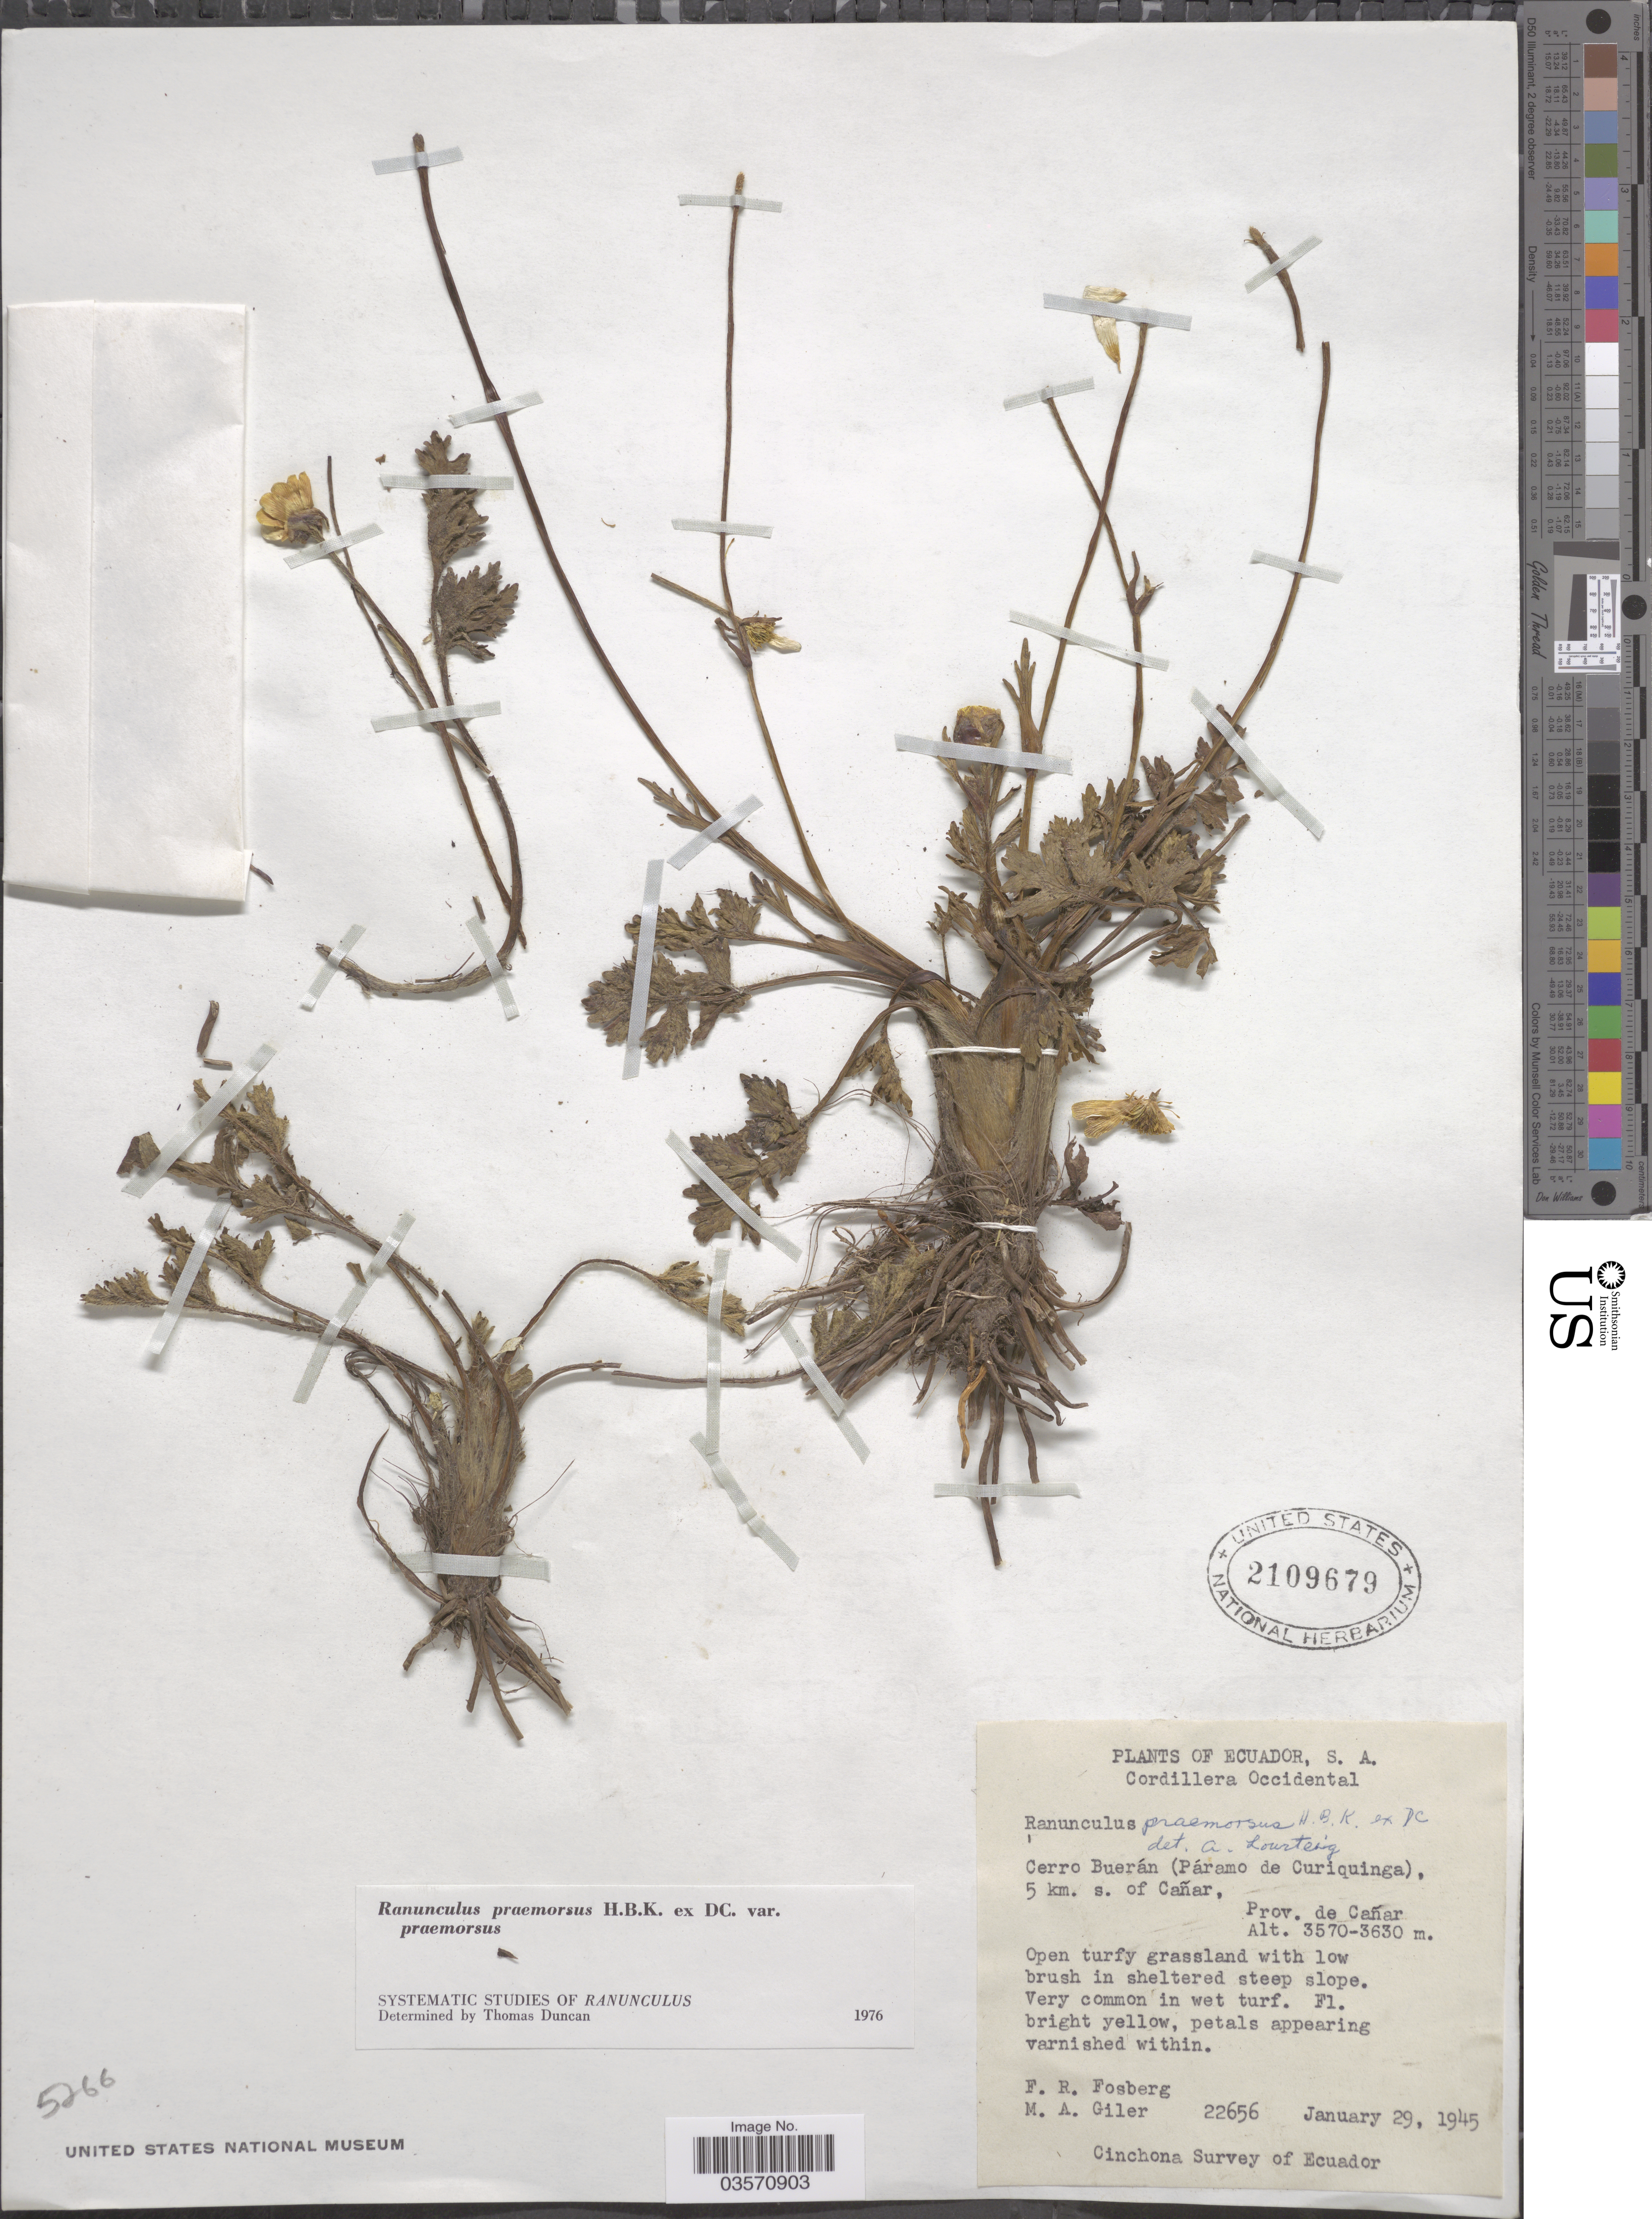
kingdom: Plantae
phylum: Tracheophyta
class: Magnoliopsida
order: Ranunculales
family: Ranunculaceae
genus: Ranunculus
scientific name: Ranunculus praemorsus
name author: Kunth ex DC.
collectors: F. R. Fosberg & M. Giler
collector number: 22656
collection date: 1945-01-29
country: Ecuador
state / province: Cañar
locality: Cordillera Occidental. Cerro Buerán (Páramo de Curiquinga). 5 km. s. of Cañar.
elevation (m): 3570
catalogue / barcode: US 2109679